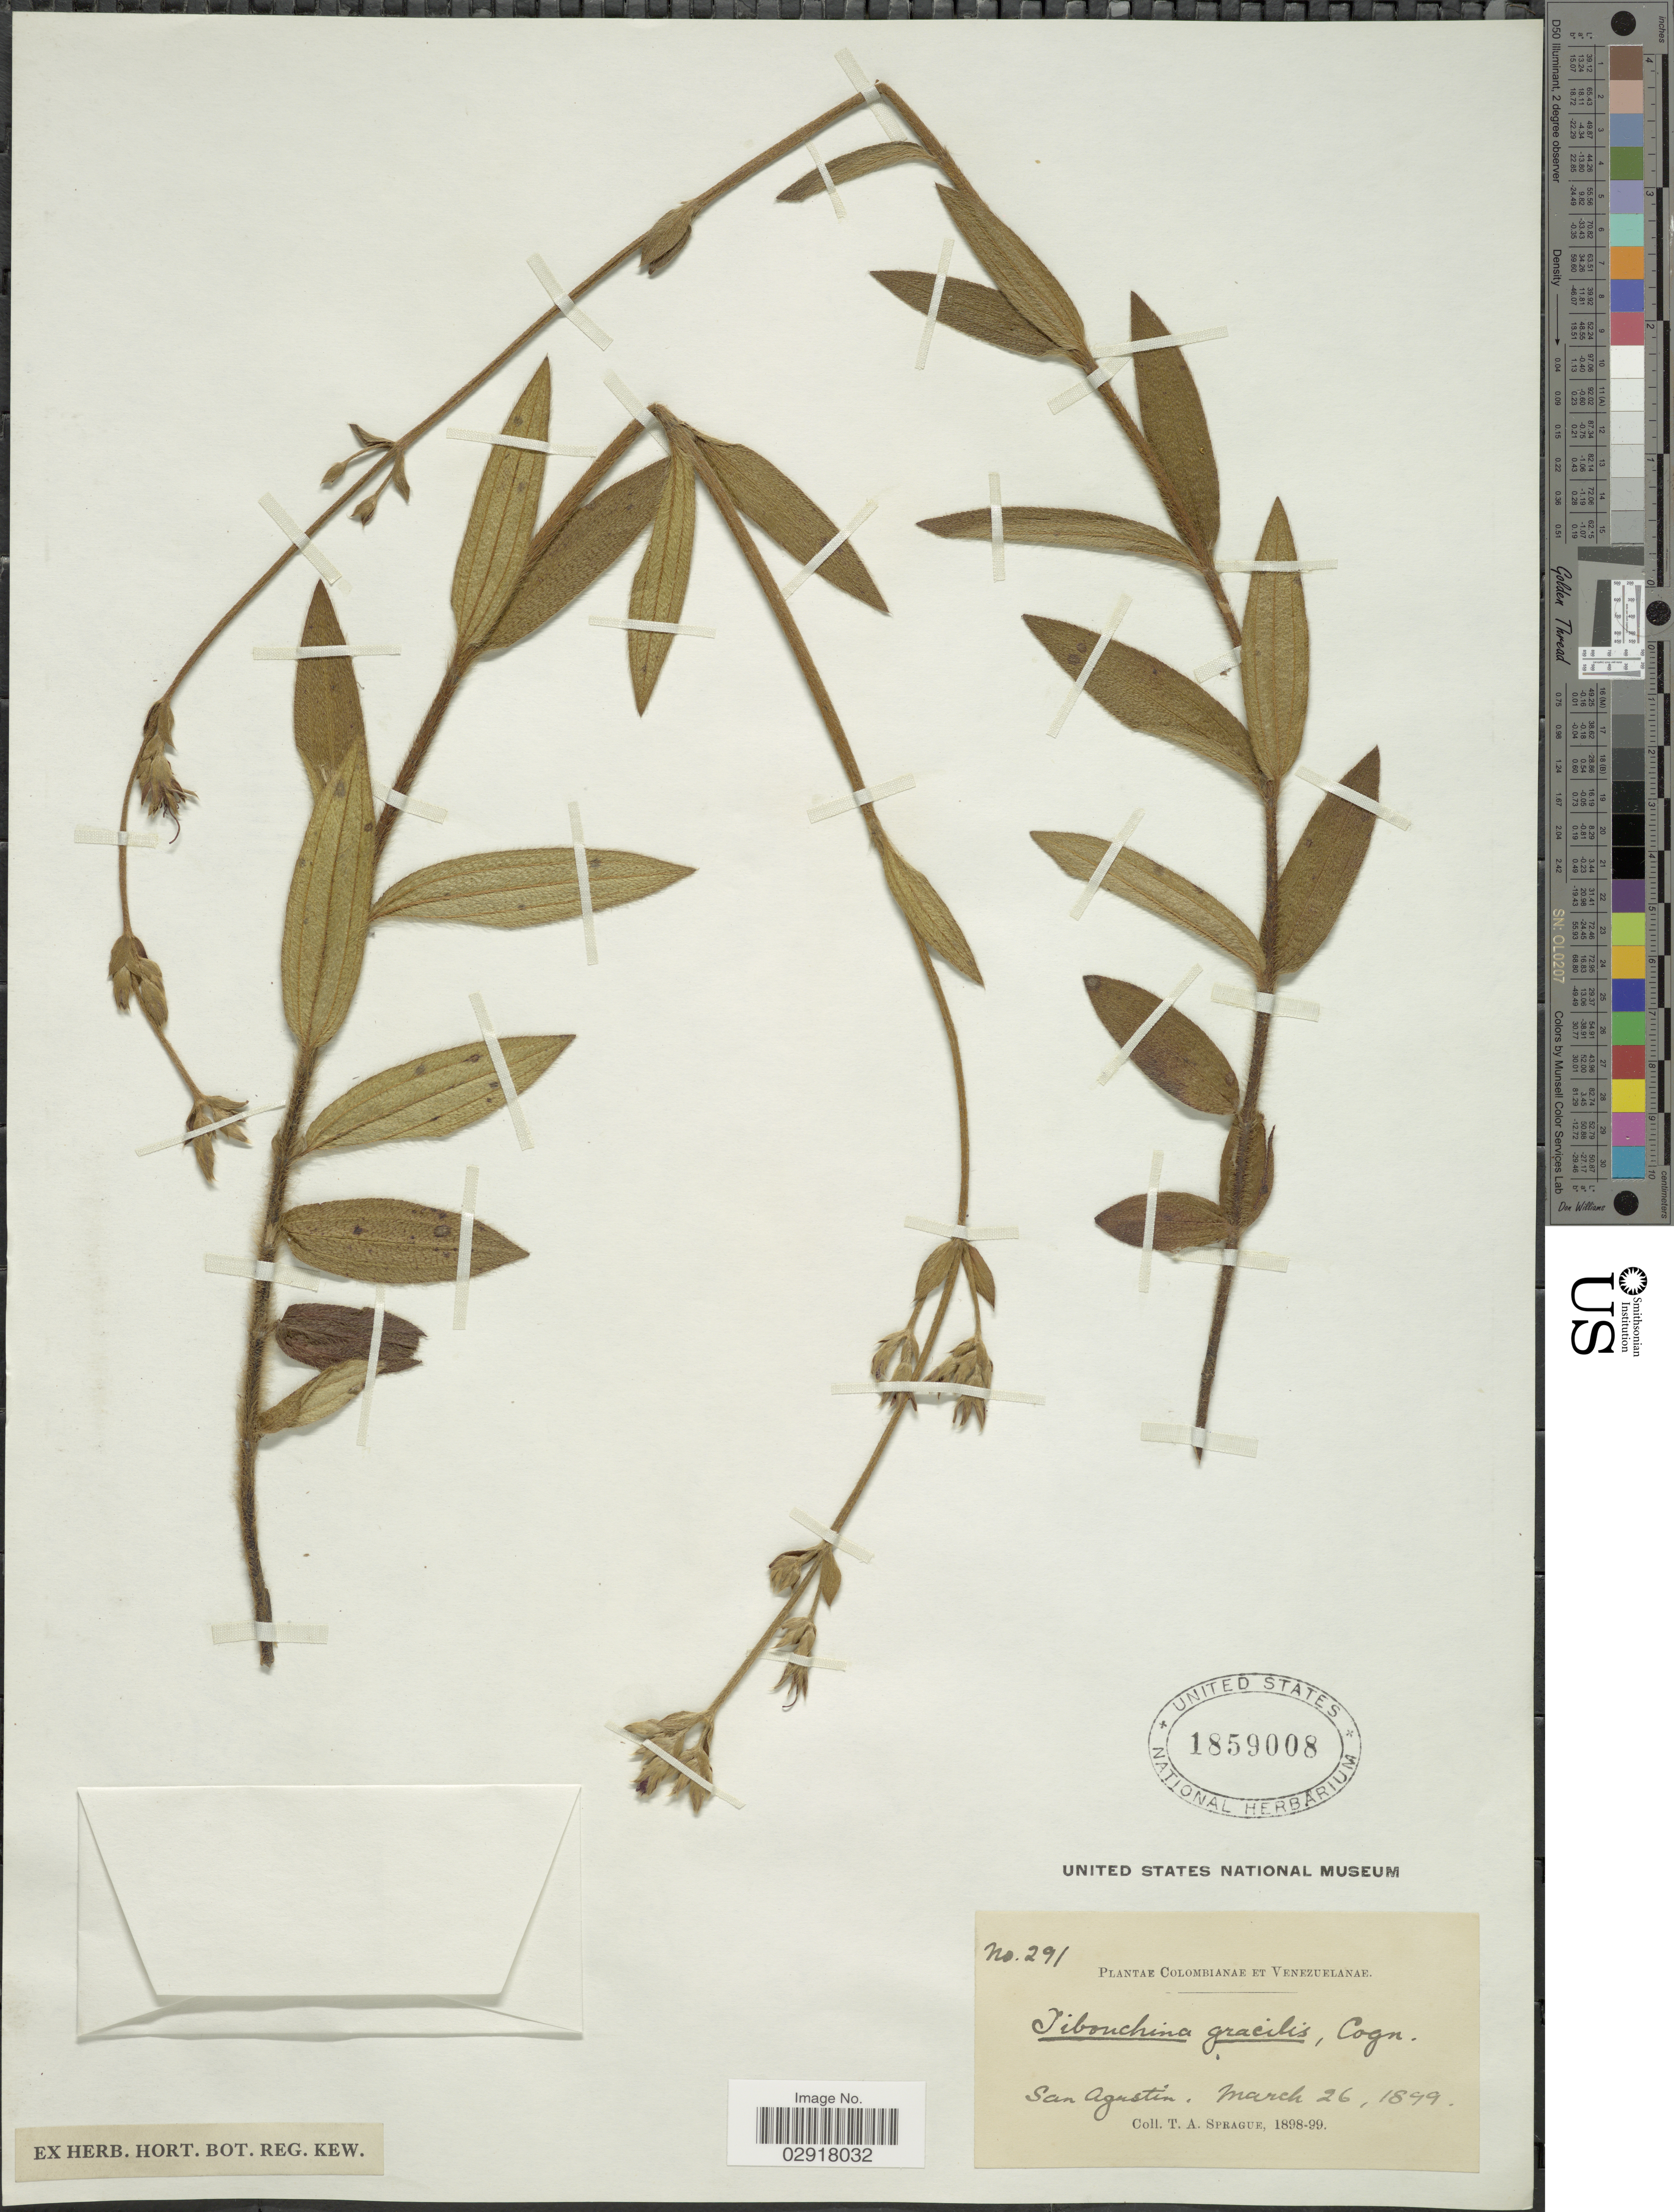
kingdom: Plantae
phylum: Tracheophyta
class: Magnoliopsida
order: Myrtales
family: Melastomataceae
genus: Chaetogastra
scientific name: Chaetogastra gracilis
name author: (Bonpl.) DC.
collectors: T. A. Sprague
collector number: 291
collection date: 1899-03-26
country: Colombia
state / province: Tolima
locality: Colombianae et Venezuelanae. San Agustin.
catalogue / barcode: US 1859008